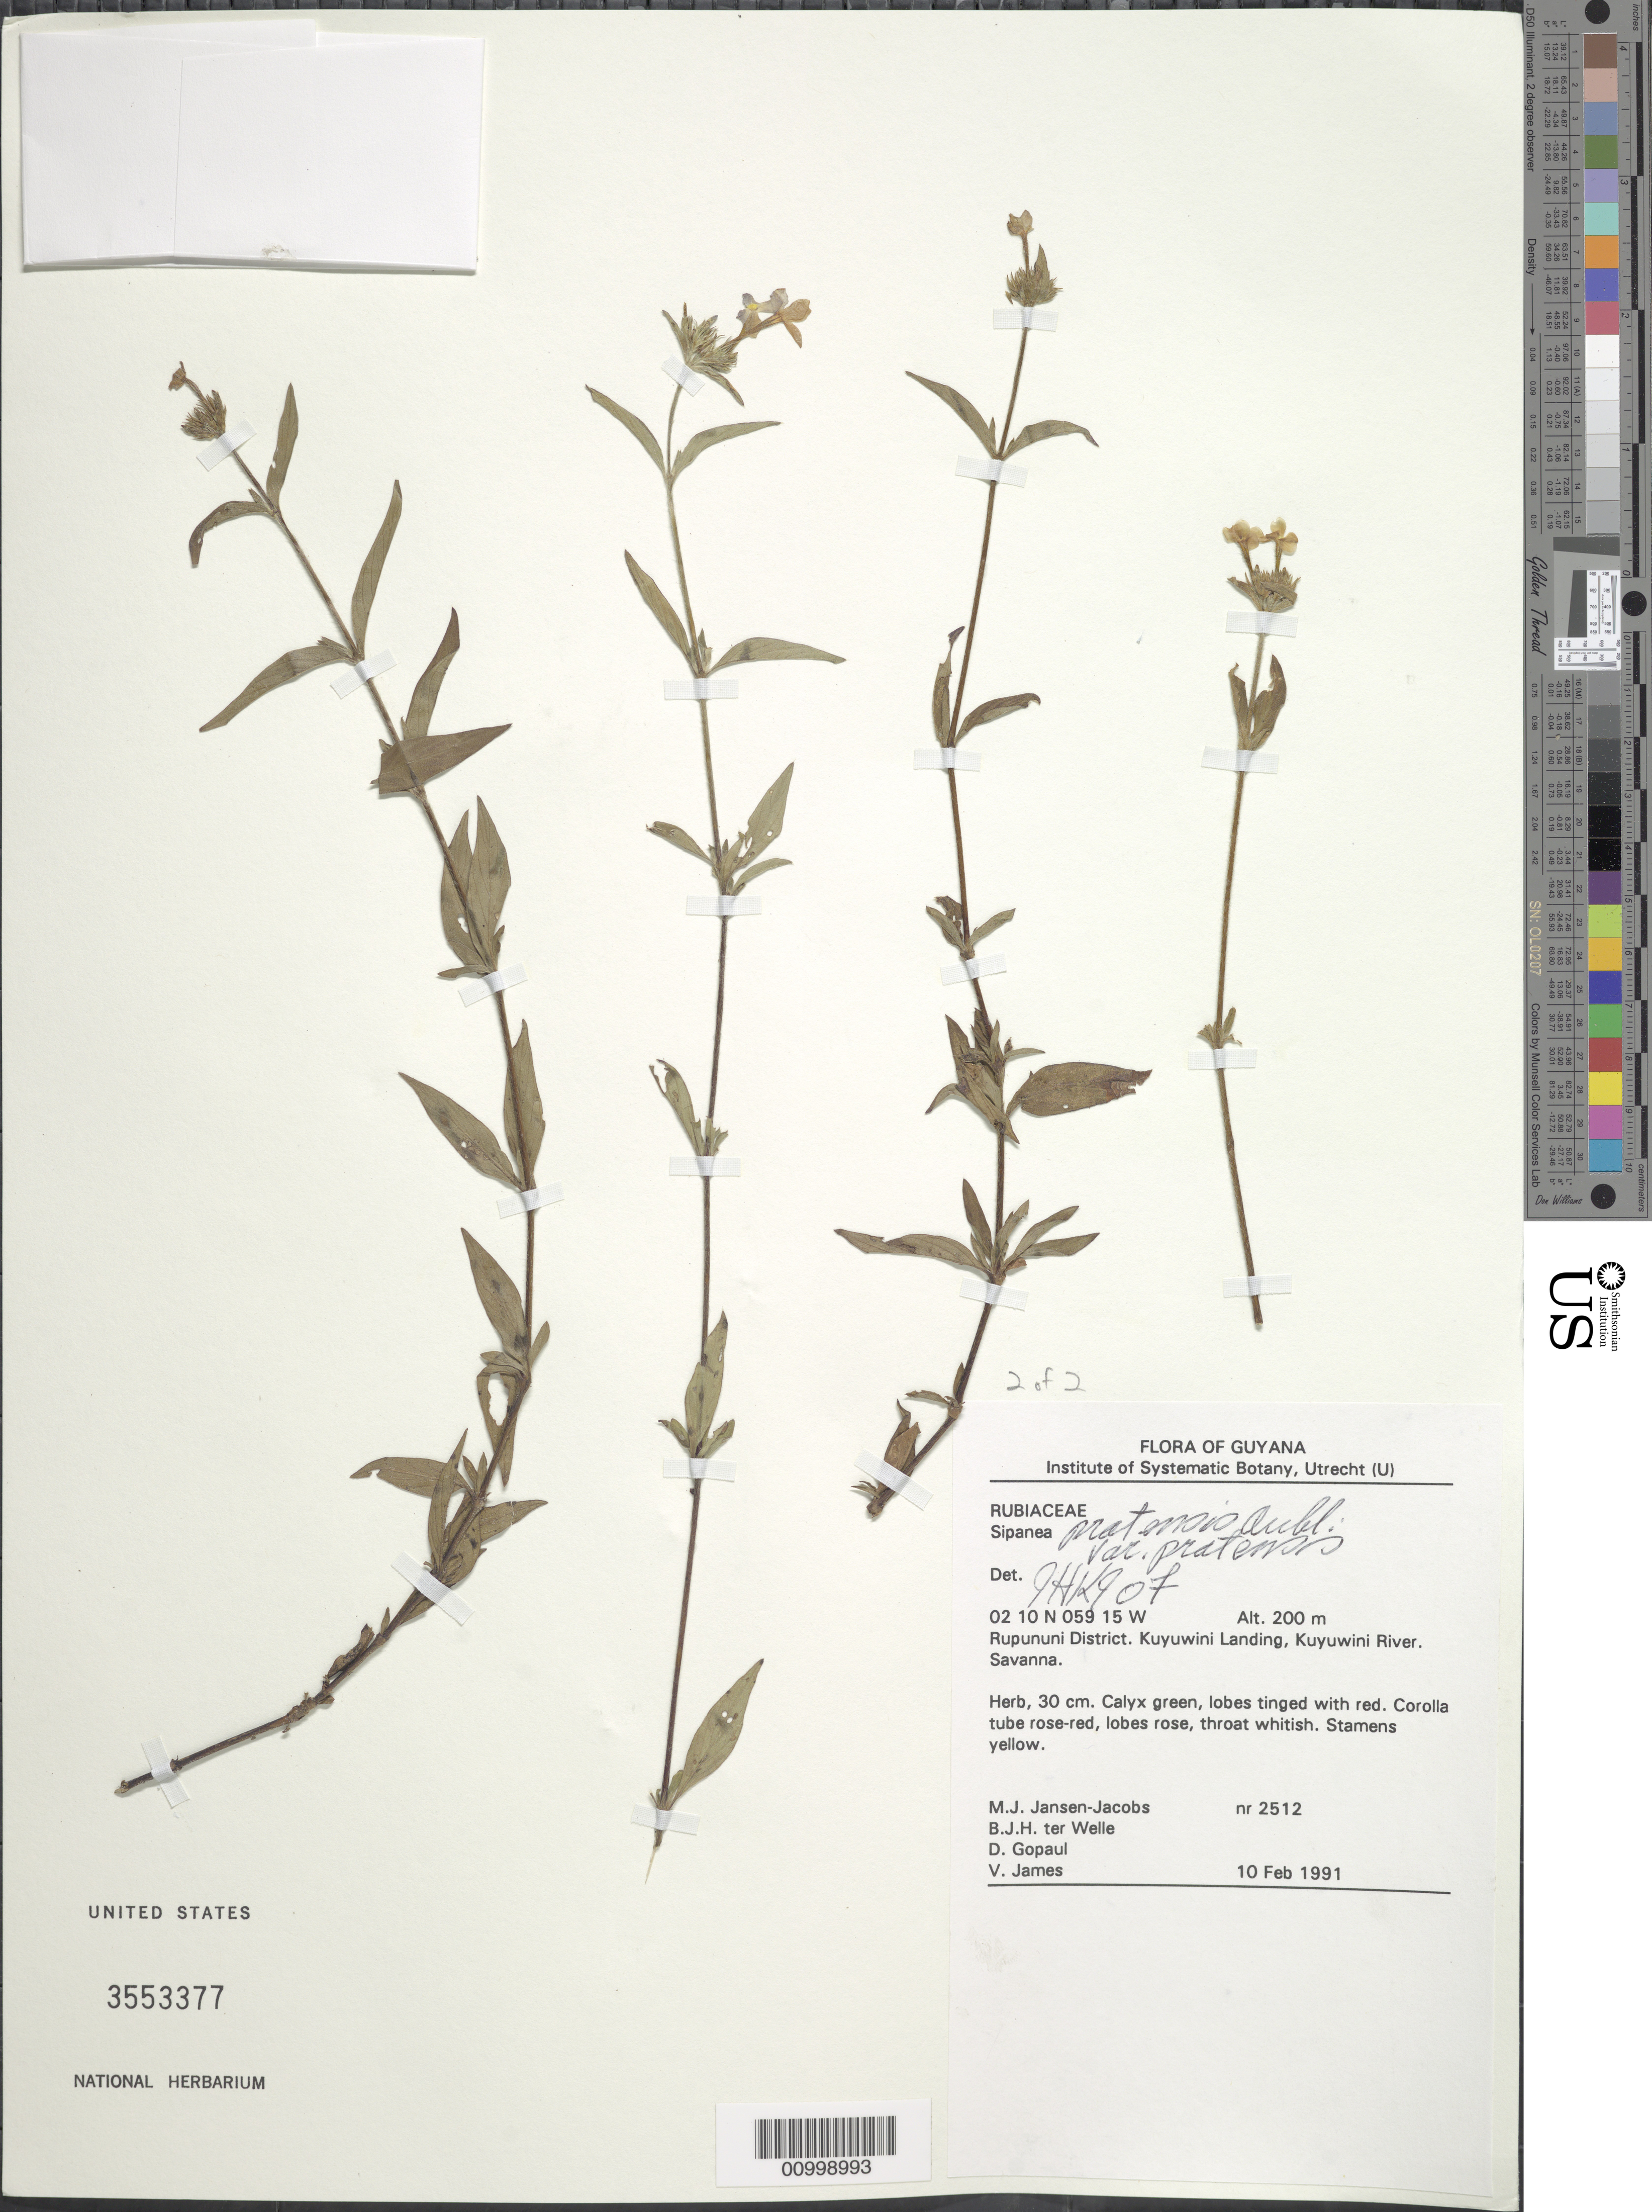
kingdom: Plantae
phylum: Tracheophyta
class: Magnoliopsida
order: Gentianales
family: Rubiaceae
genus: Sipanea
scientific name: Sipanea pratensis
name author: Aubl.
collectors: M. J. Jansen-Jacobs, B. ter Welle, D. Gopaul & V. James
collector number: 2512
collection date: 1991-02-10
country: Guyana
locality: Rupununi District, Kuyuwini Landing, Kuyuwini River, Savanna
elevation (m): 200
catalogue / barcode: US 3553377